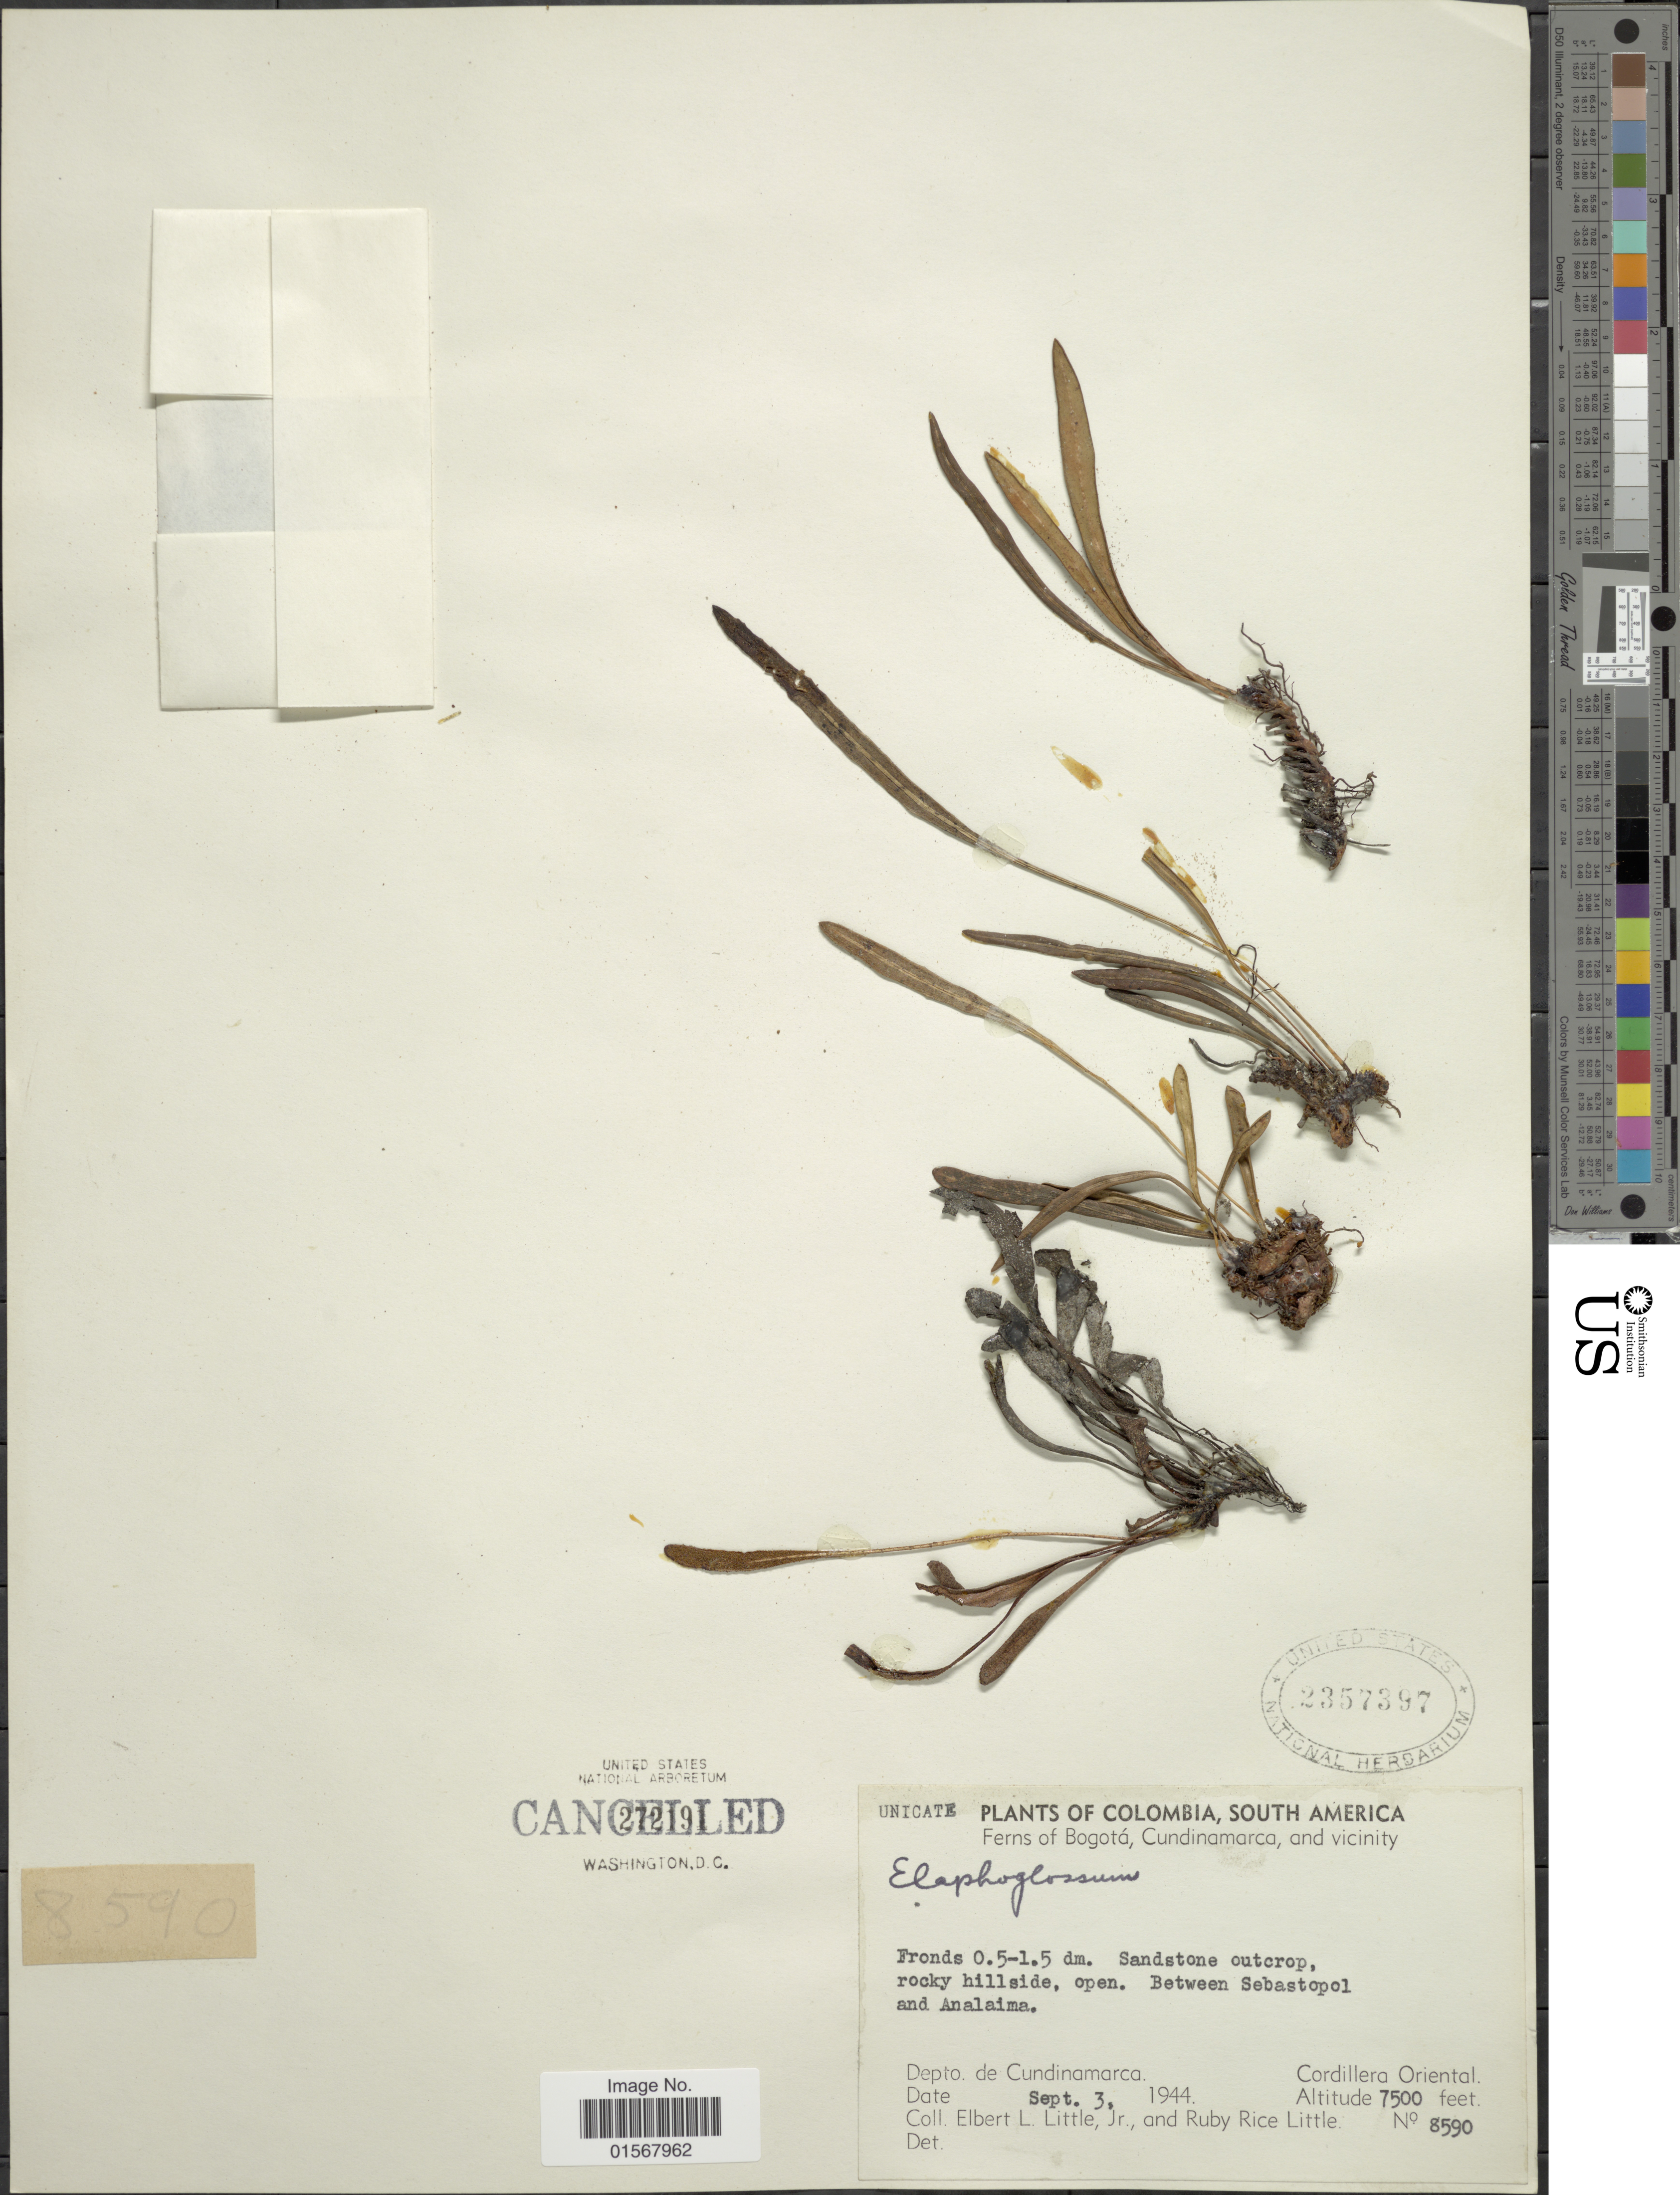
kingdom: Plantae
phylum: Tracheophyta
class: Polypodiopsida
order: Polypodiales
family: Dryopteridaceae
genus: Elaphoglossum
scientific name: Elaphoglossum sp.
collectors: E. L. Little & R. R. Little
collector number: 8590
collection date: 1944-09-03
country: Colombia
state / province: Cundinamarca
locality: Cundinamarca, and vicinity, between Sebastopol and Analaima, Cordillera Oriental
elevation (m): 2286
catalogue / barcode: US 2357397